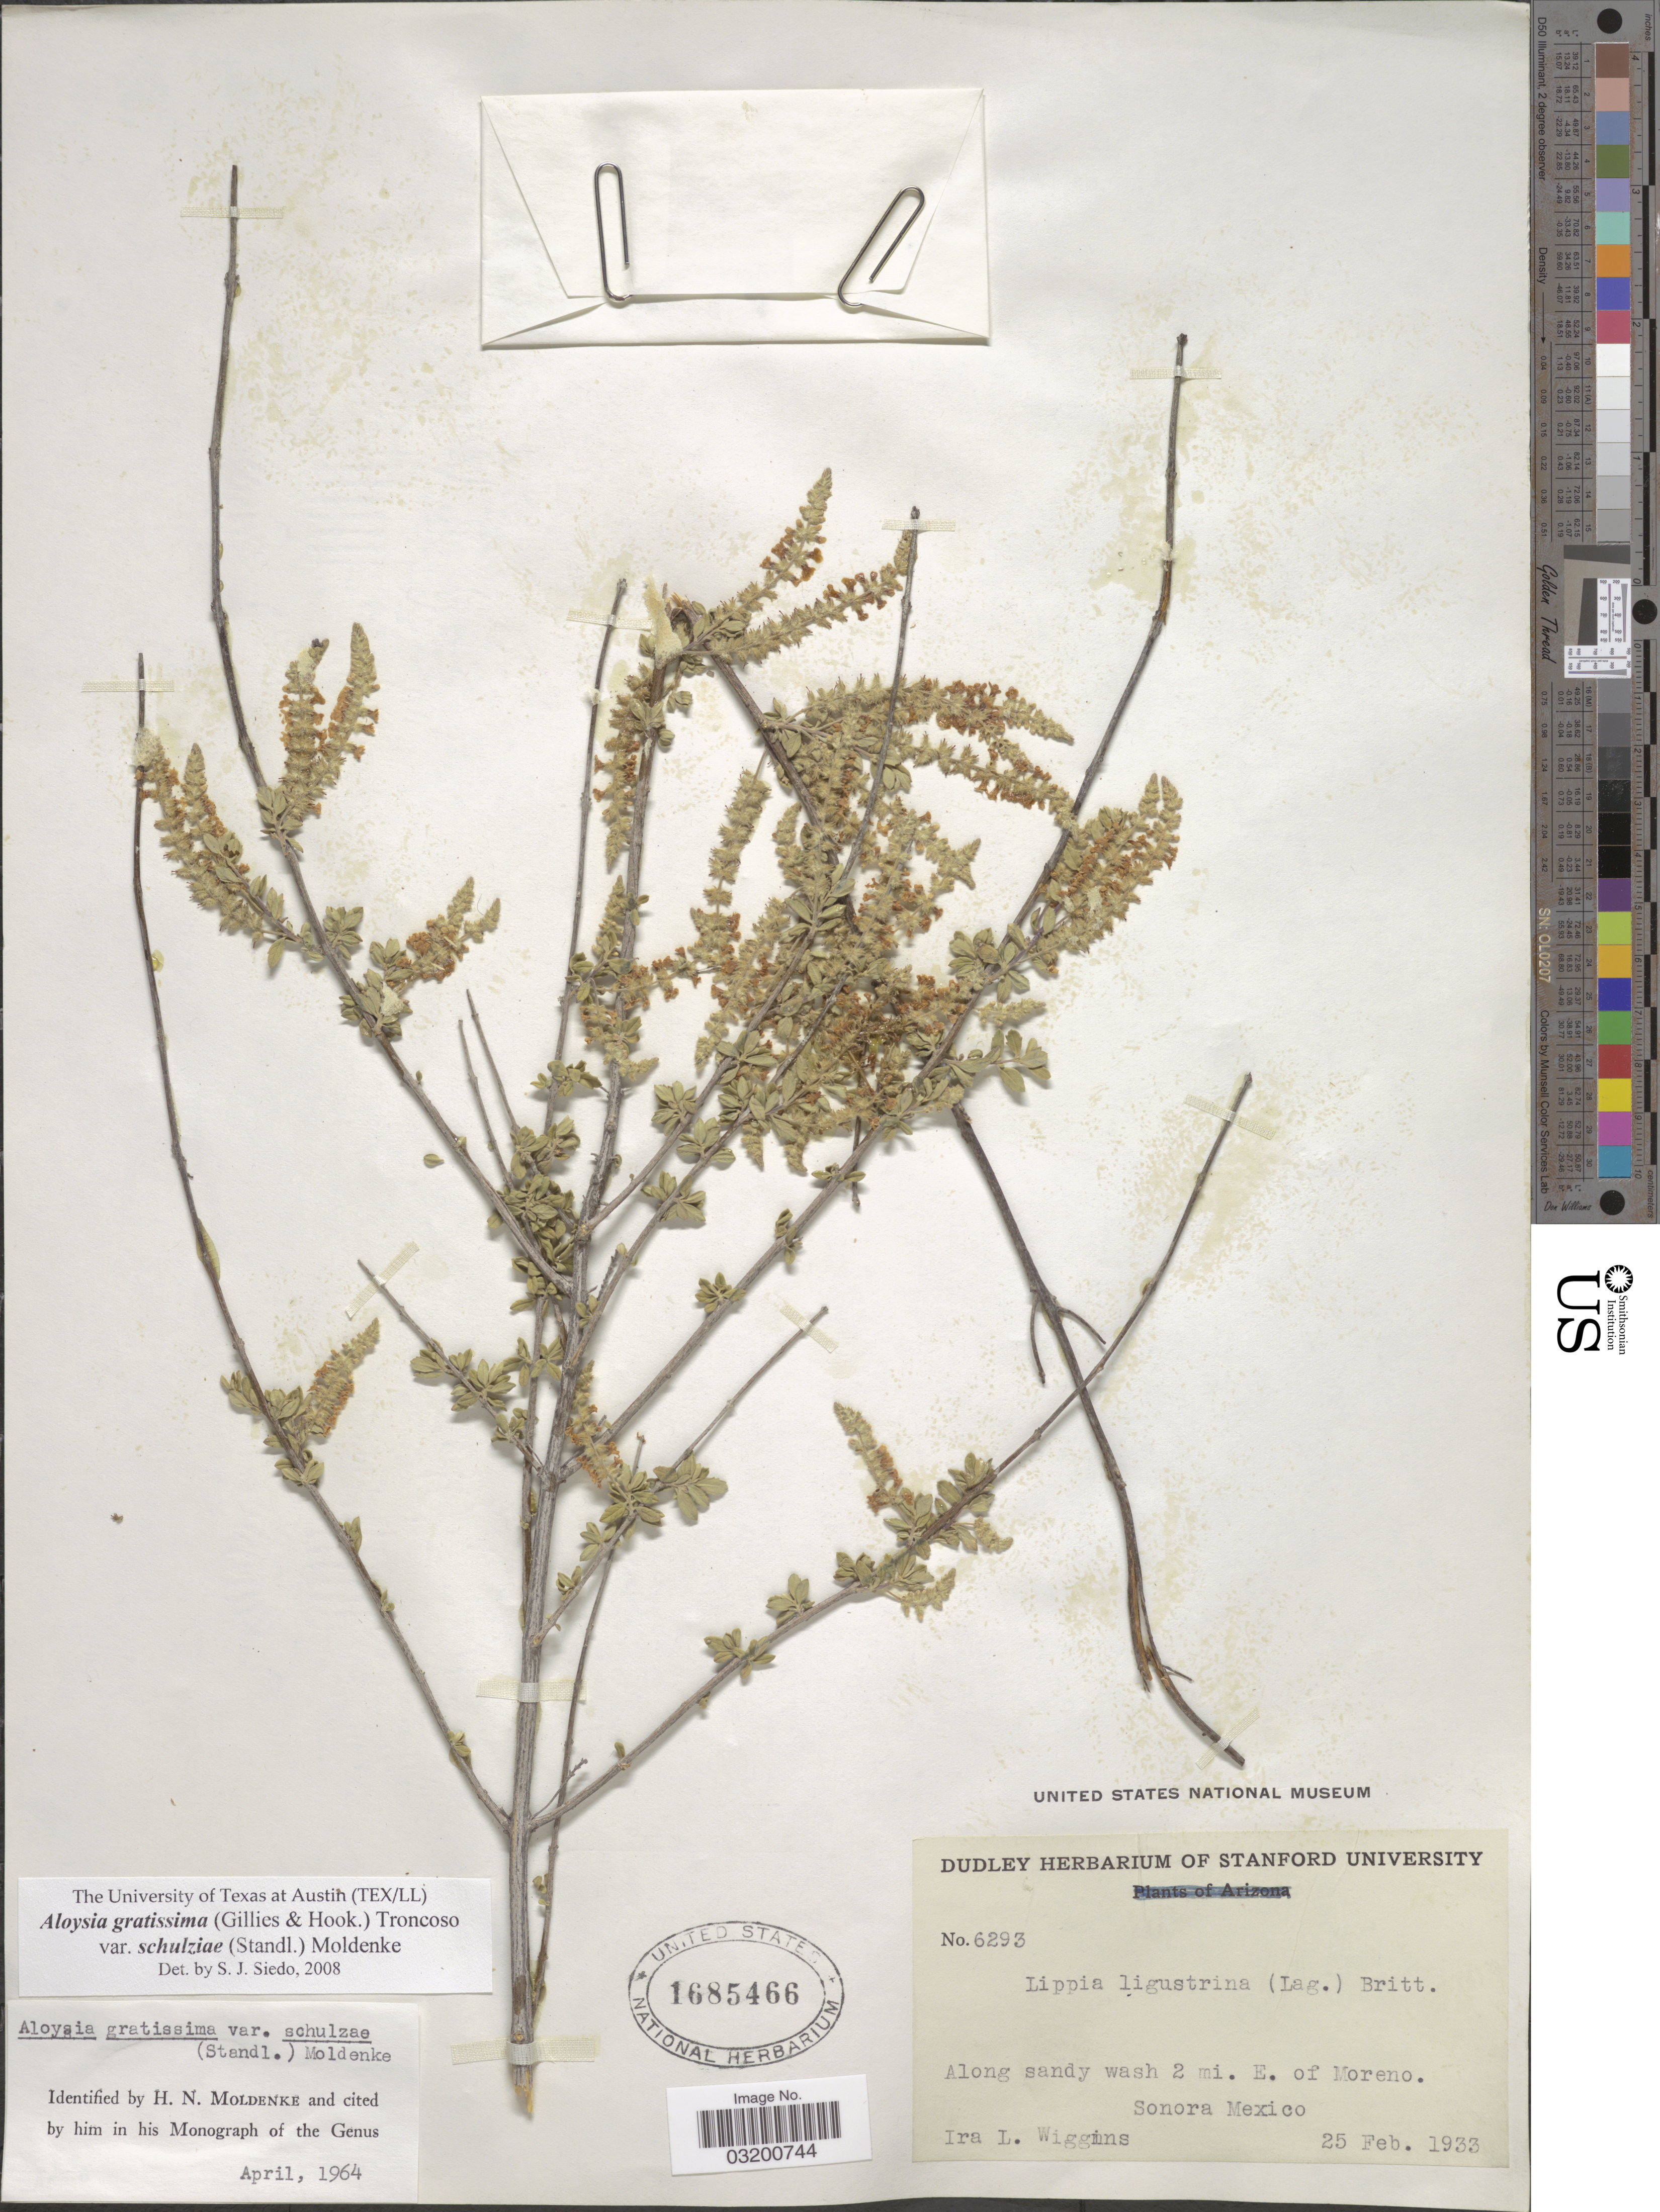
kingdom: Plantae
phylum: Tracheophyta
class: Magnoliopsida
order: Lamiales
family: Verbenaceae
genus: Aloysia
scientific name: Aloysia gratissima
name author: (Gillies & Hook.) Tronc.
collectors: I. L. Wiggins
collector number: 6293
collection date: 1933-02-25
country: Mexico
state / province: Sonora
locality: Along sandy wash 2 mi. E. of Moreno.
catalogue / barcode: US 1685466